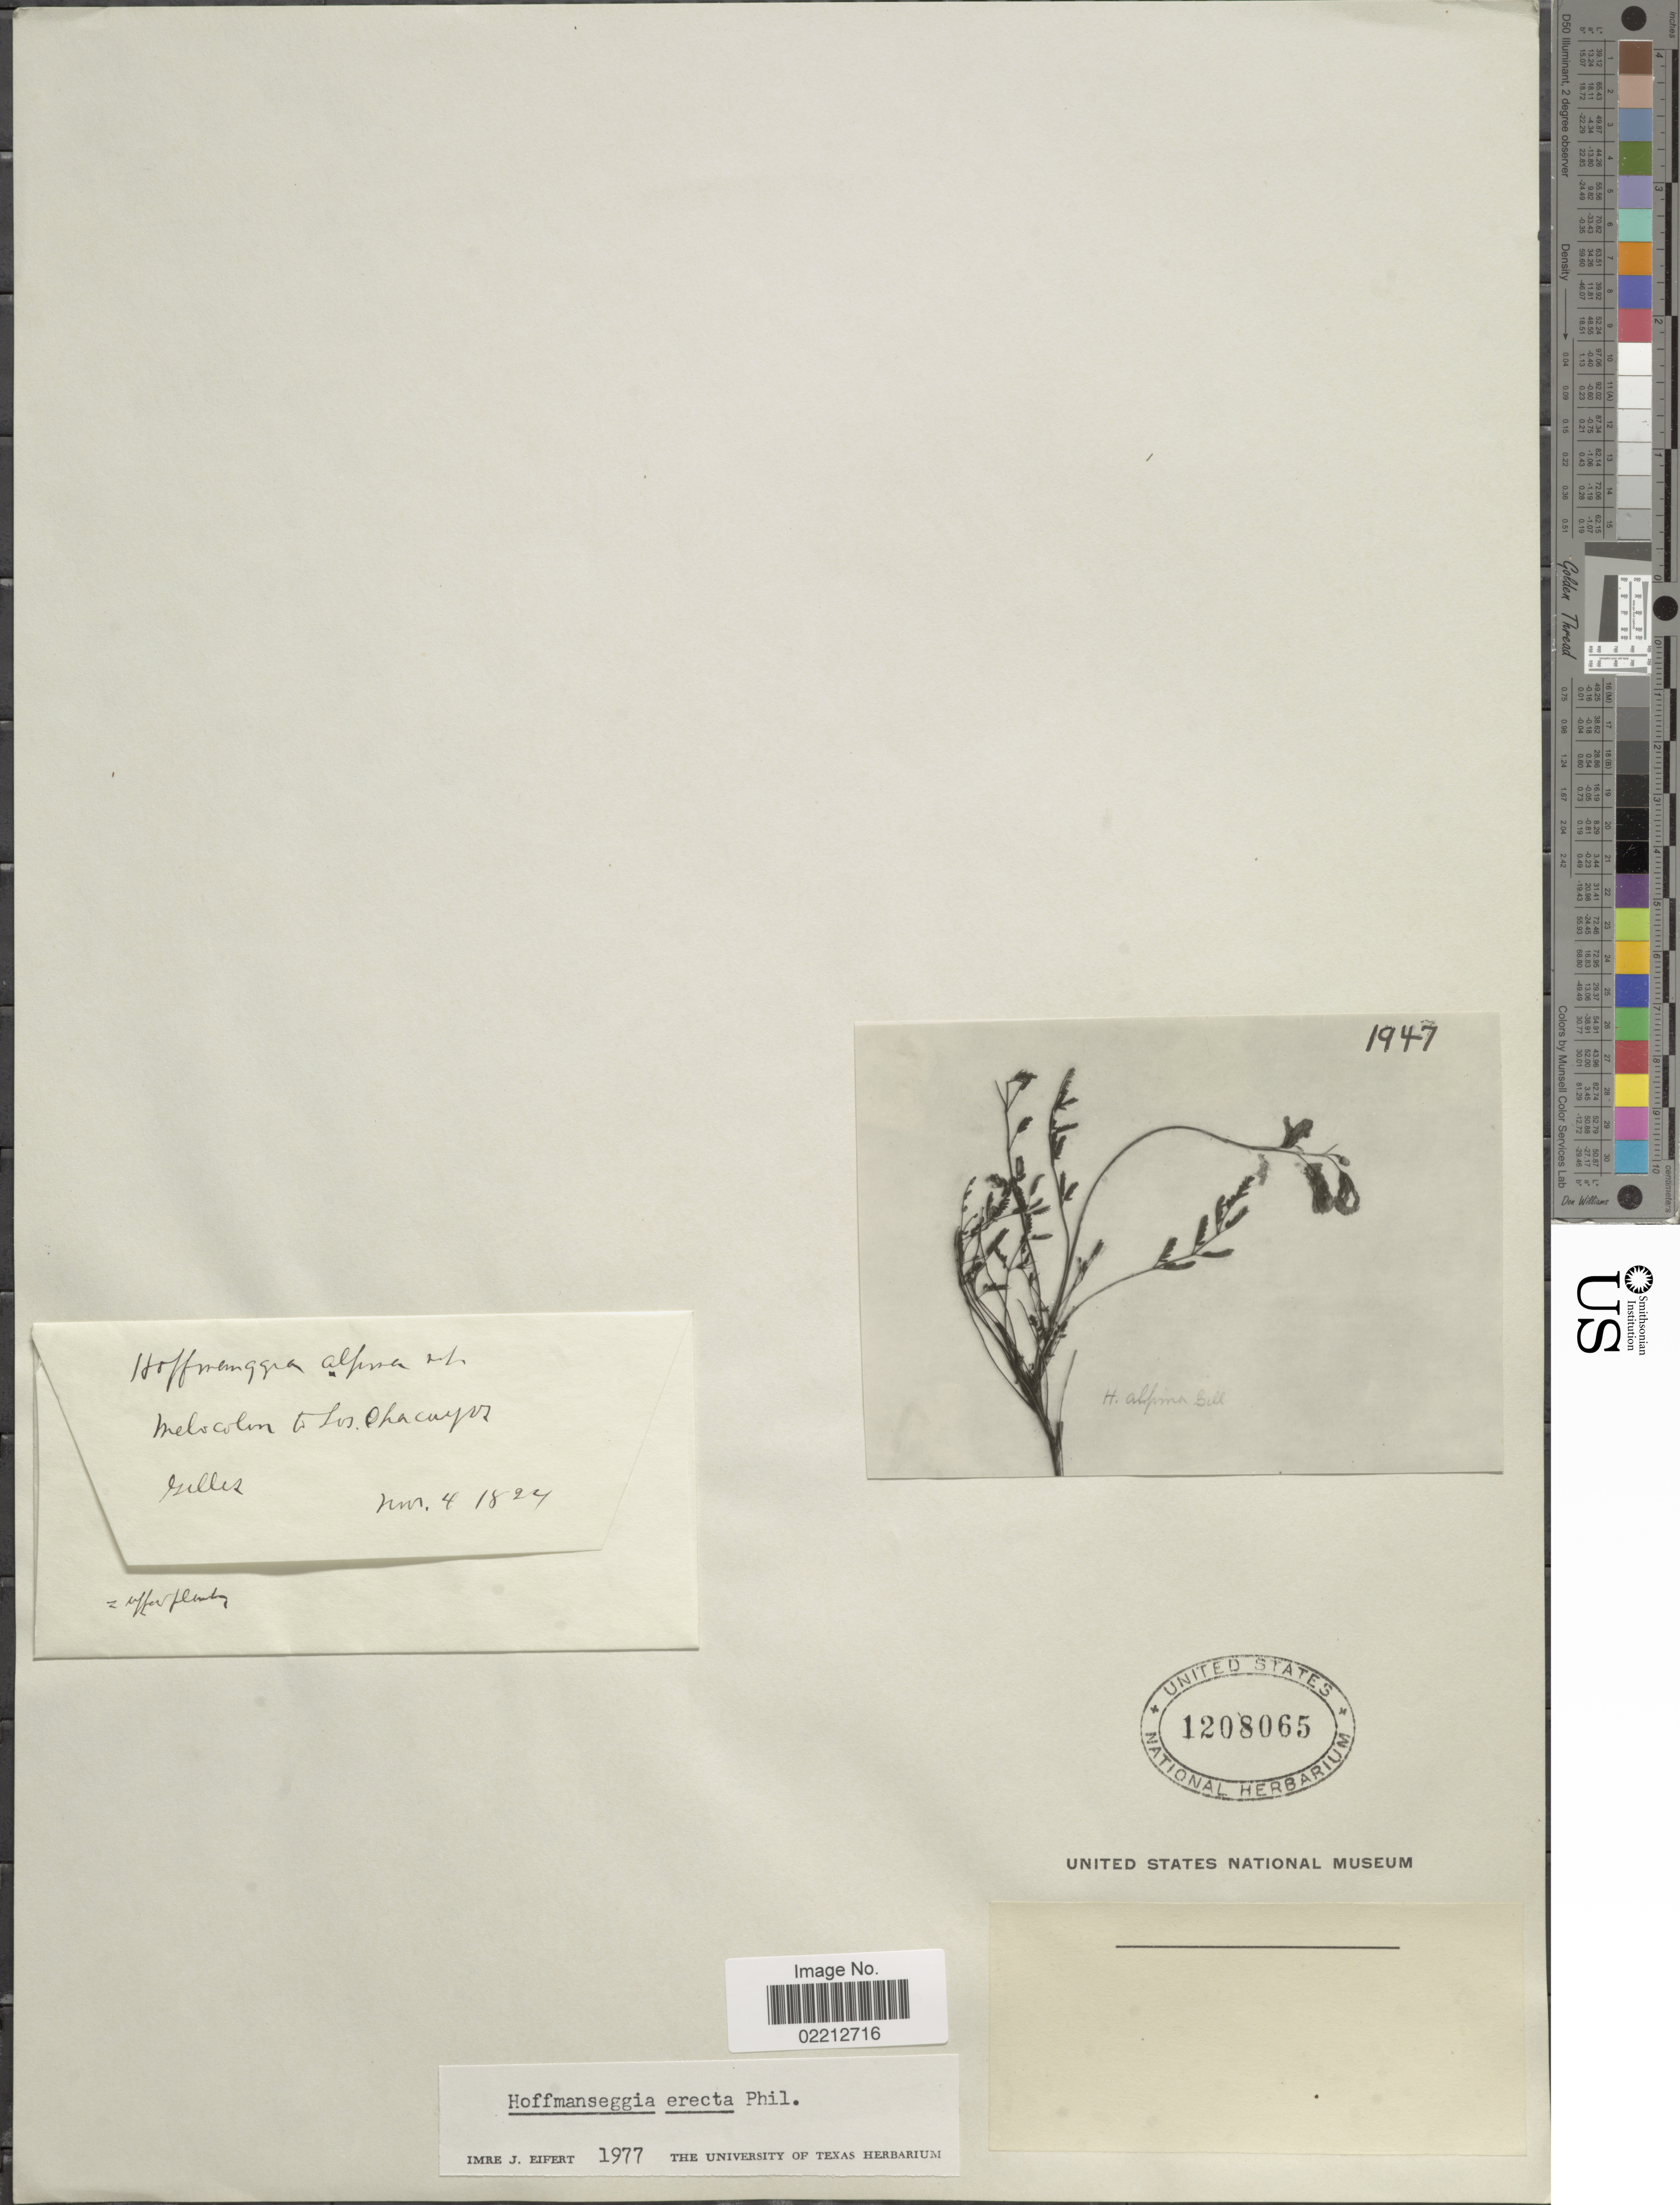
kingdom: Plantae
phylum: Tracheophyta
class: Magnoliopsida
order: Fabales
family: Fabaceae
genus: Hoffmannseggia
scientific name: Hoffmannseggia erecta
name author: Phil.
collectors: -. Gillis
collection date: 1824-11-04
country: Chile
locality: Melocoton to Los Chacayes.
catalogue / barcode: US 1208065